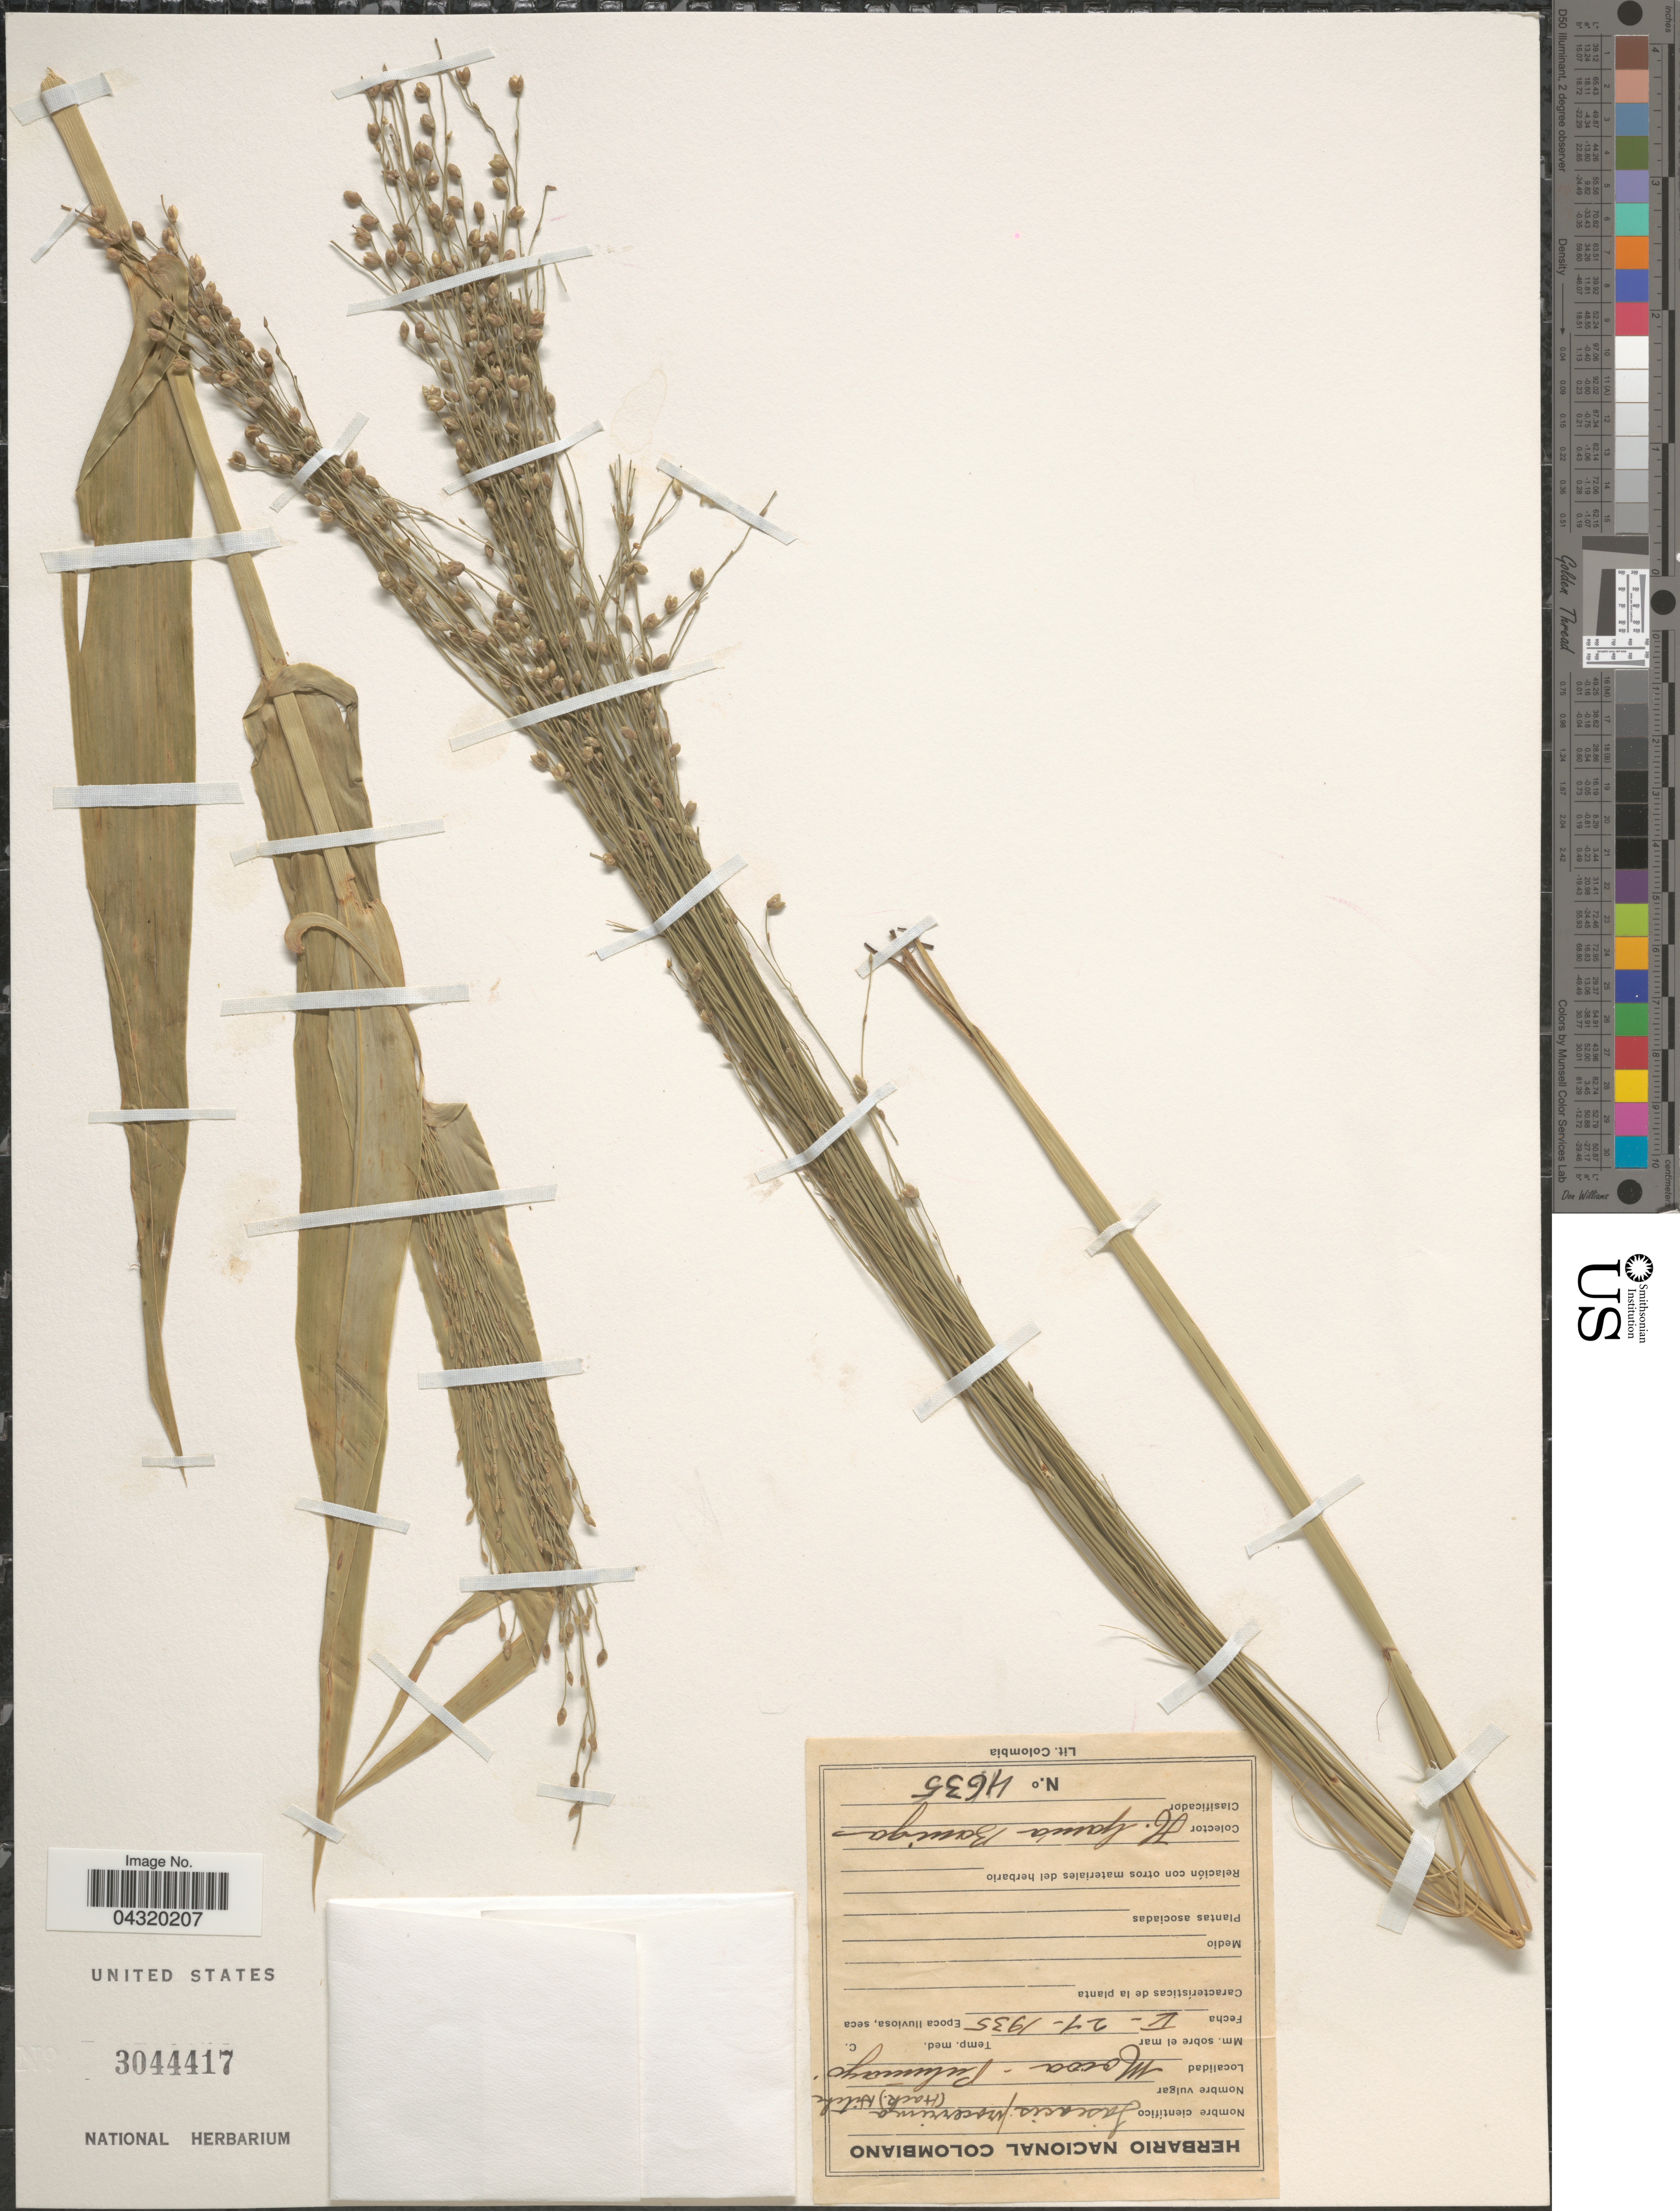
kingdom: Plantae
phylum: Tracheophyta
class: Liliopsida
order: Poales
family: Poaceae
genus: Lasiacis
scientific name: Lasiacis procerrima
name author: (Hack.) Hitchc.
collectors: H. Banign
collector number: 4635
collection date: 1935-05-27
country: Colombia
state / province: Putumayo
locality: Mocoa.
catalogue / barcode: US 3044417